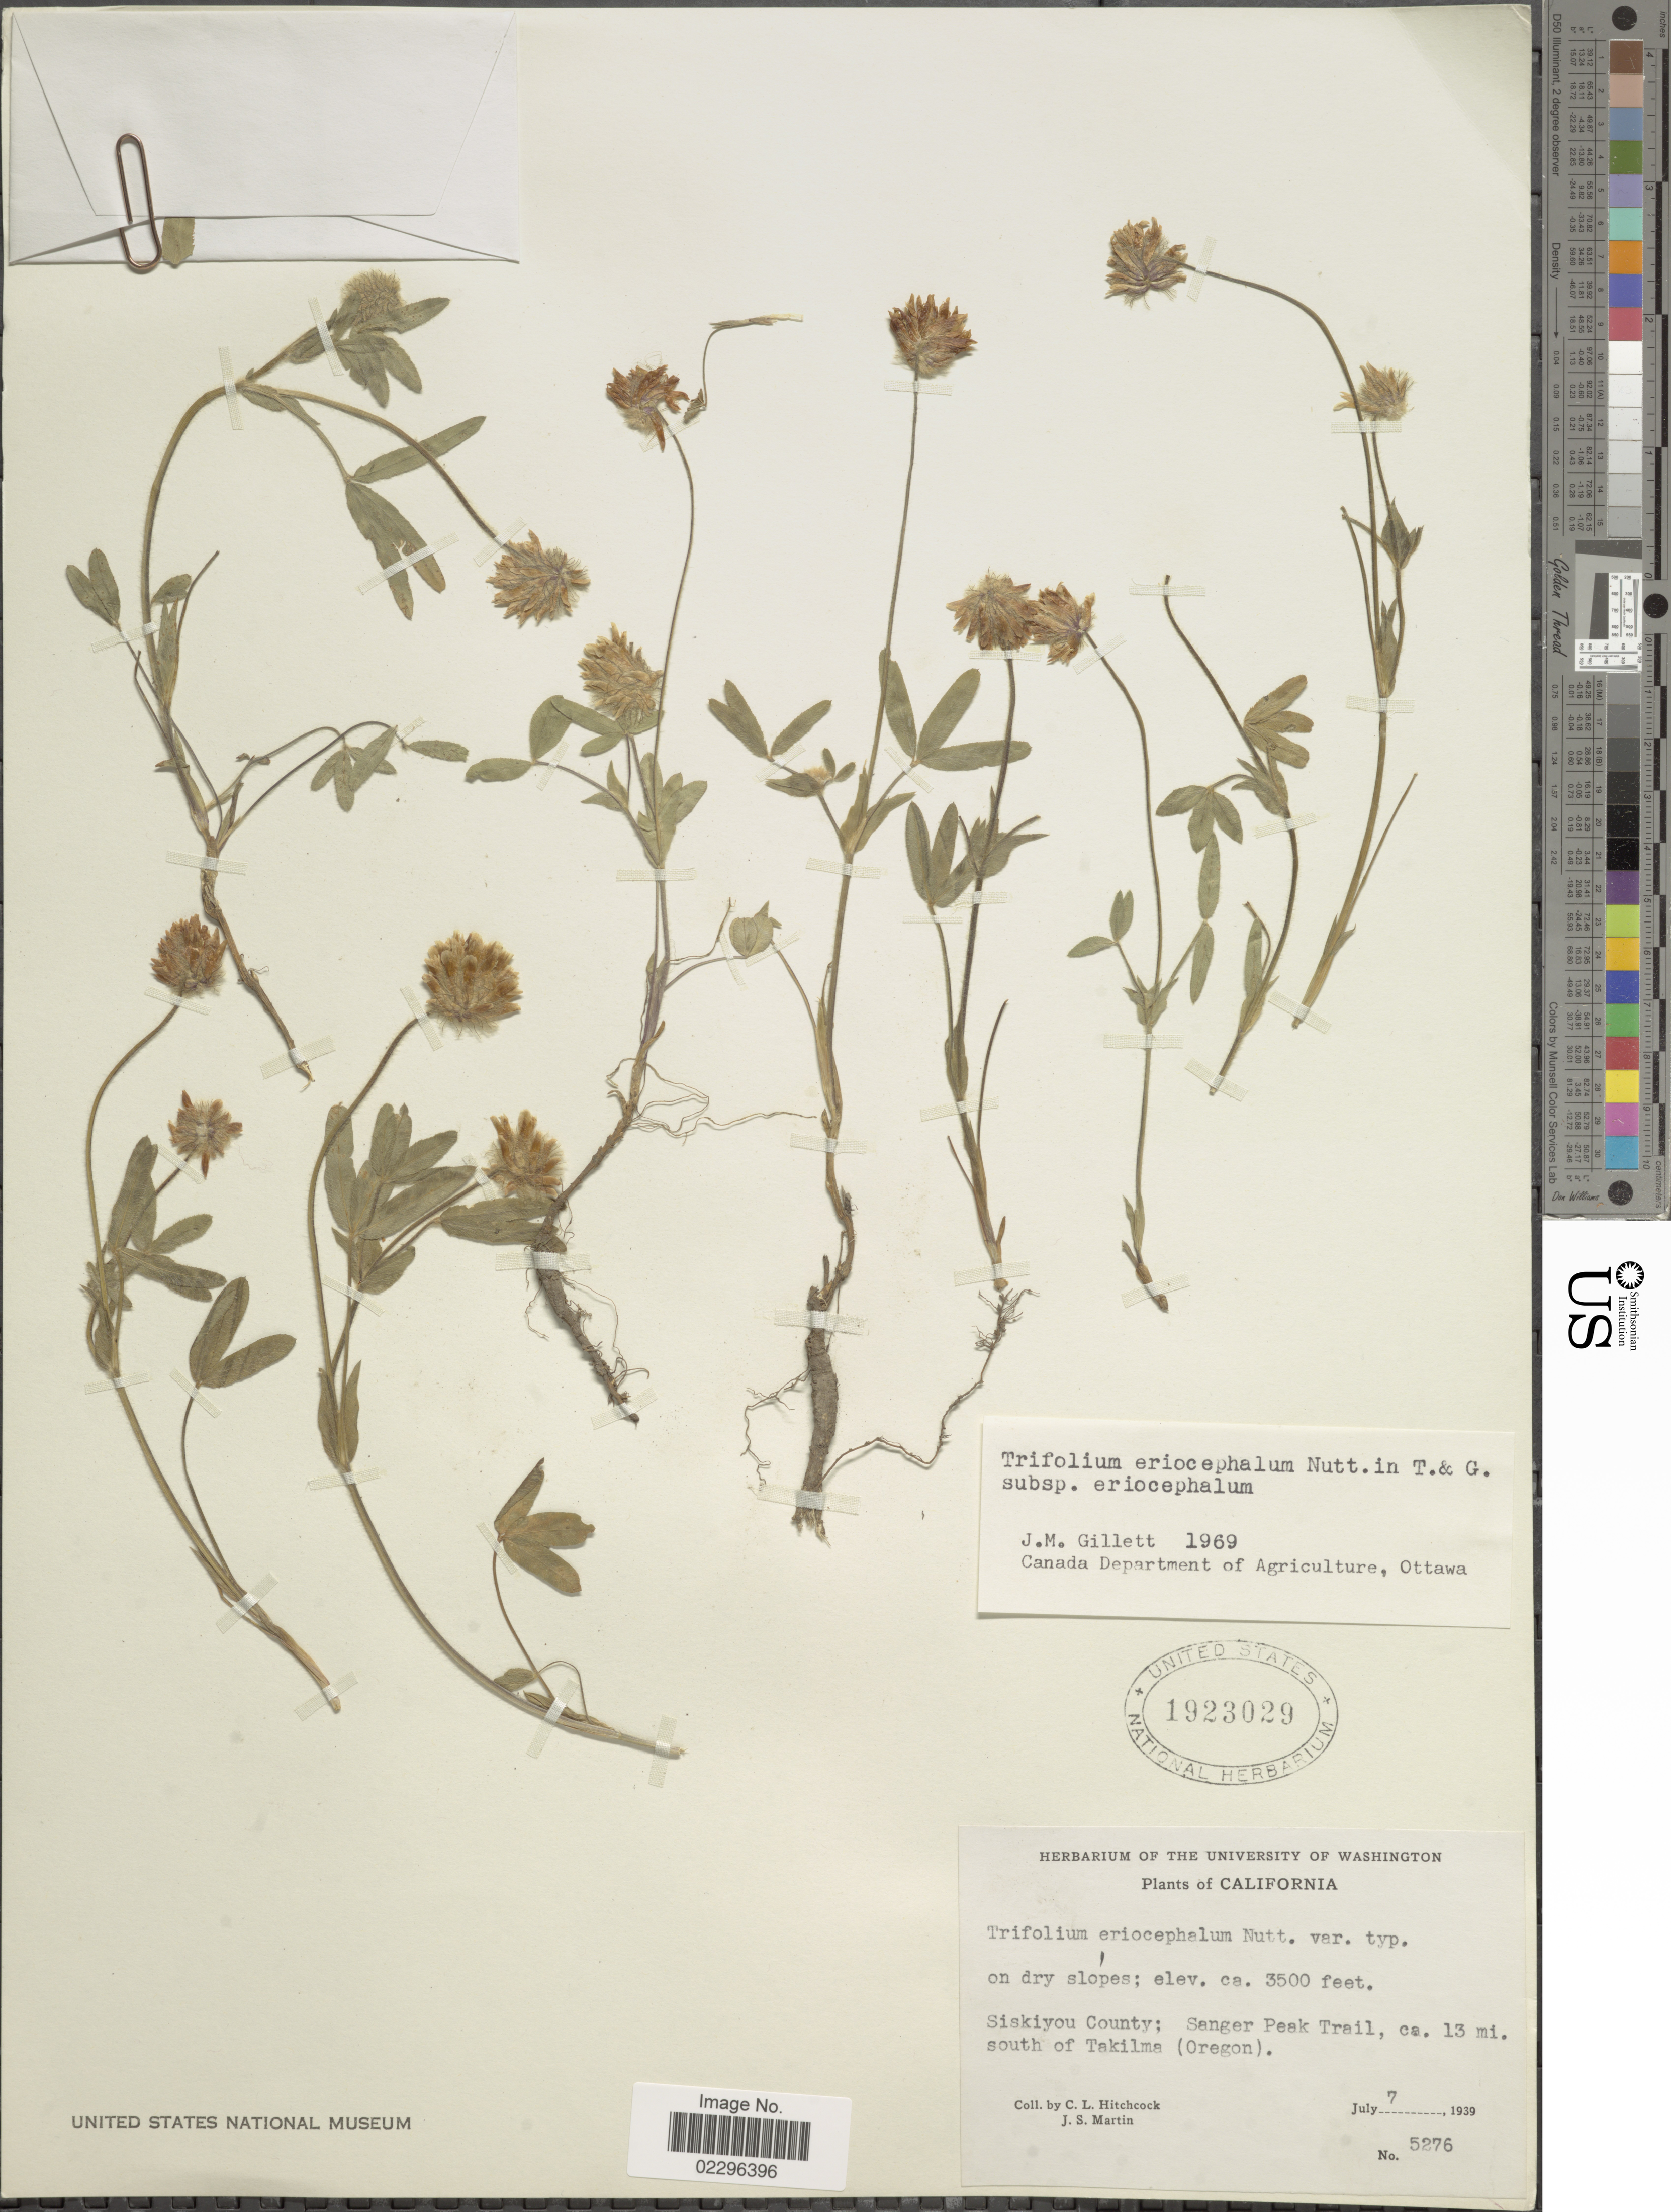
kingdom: Plantae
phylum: Tracheophyta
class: Magnoliopsida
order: Fabales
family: Fabaceae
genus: Trifolium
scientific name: Trifolium eriocephalum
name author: Nutt.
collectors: C. L. Hitchcock & J. S. Martin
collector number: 5276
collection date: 1939-07-07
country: United States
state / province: California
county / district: Siskiyou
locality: Siskiyou County: Sanger Peak Trail, ca. 13 mi. south of Takilma (Oregon)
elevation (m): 1067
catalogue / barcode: US 1923029